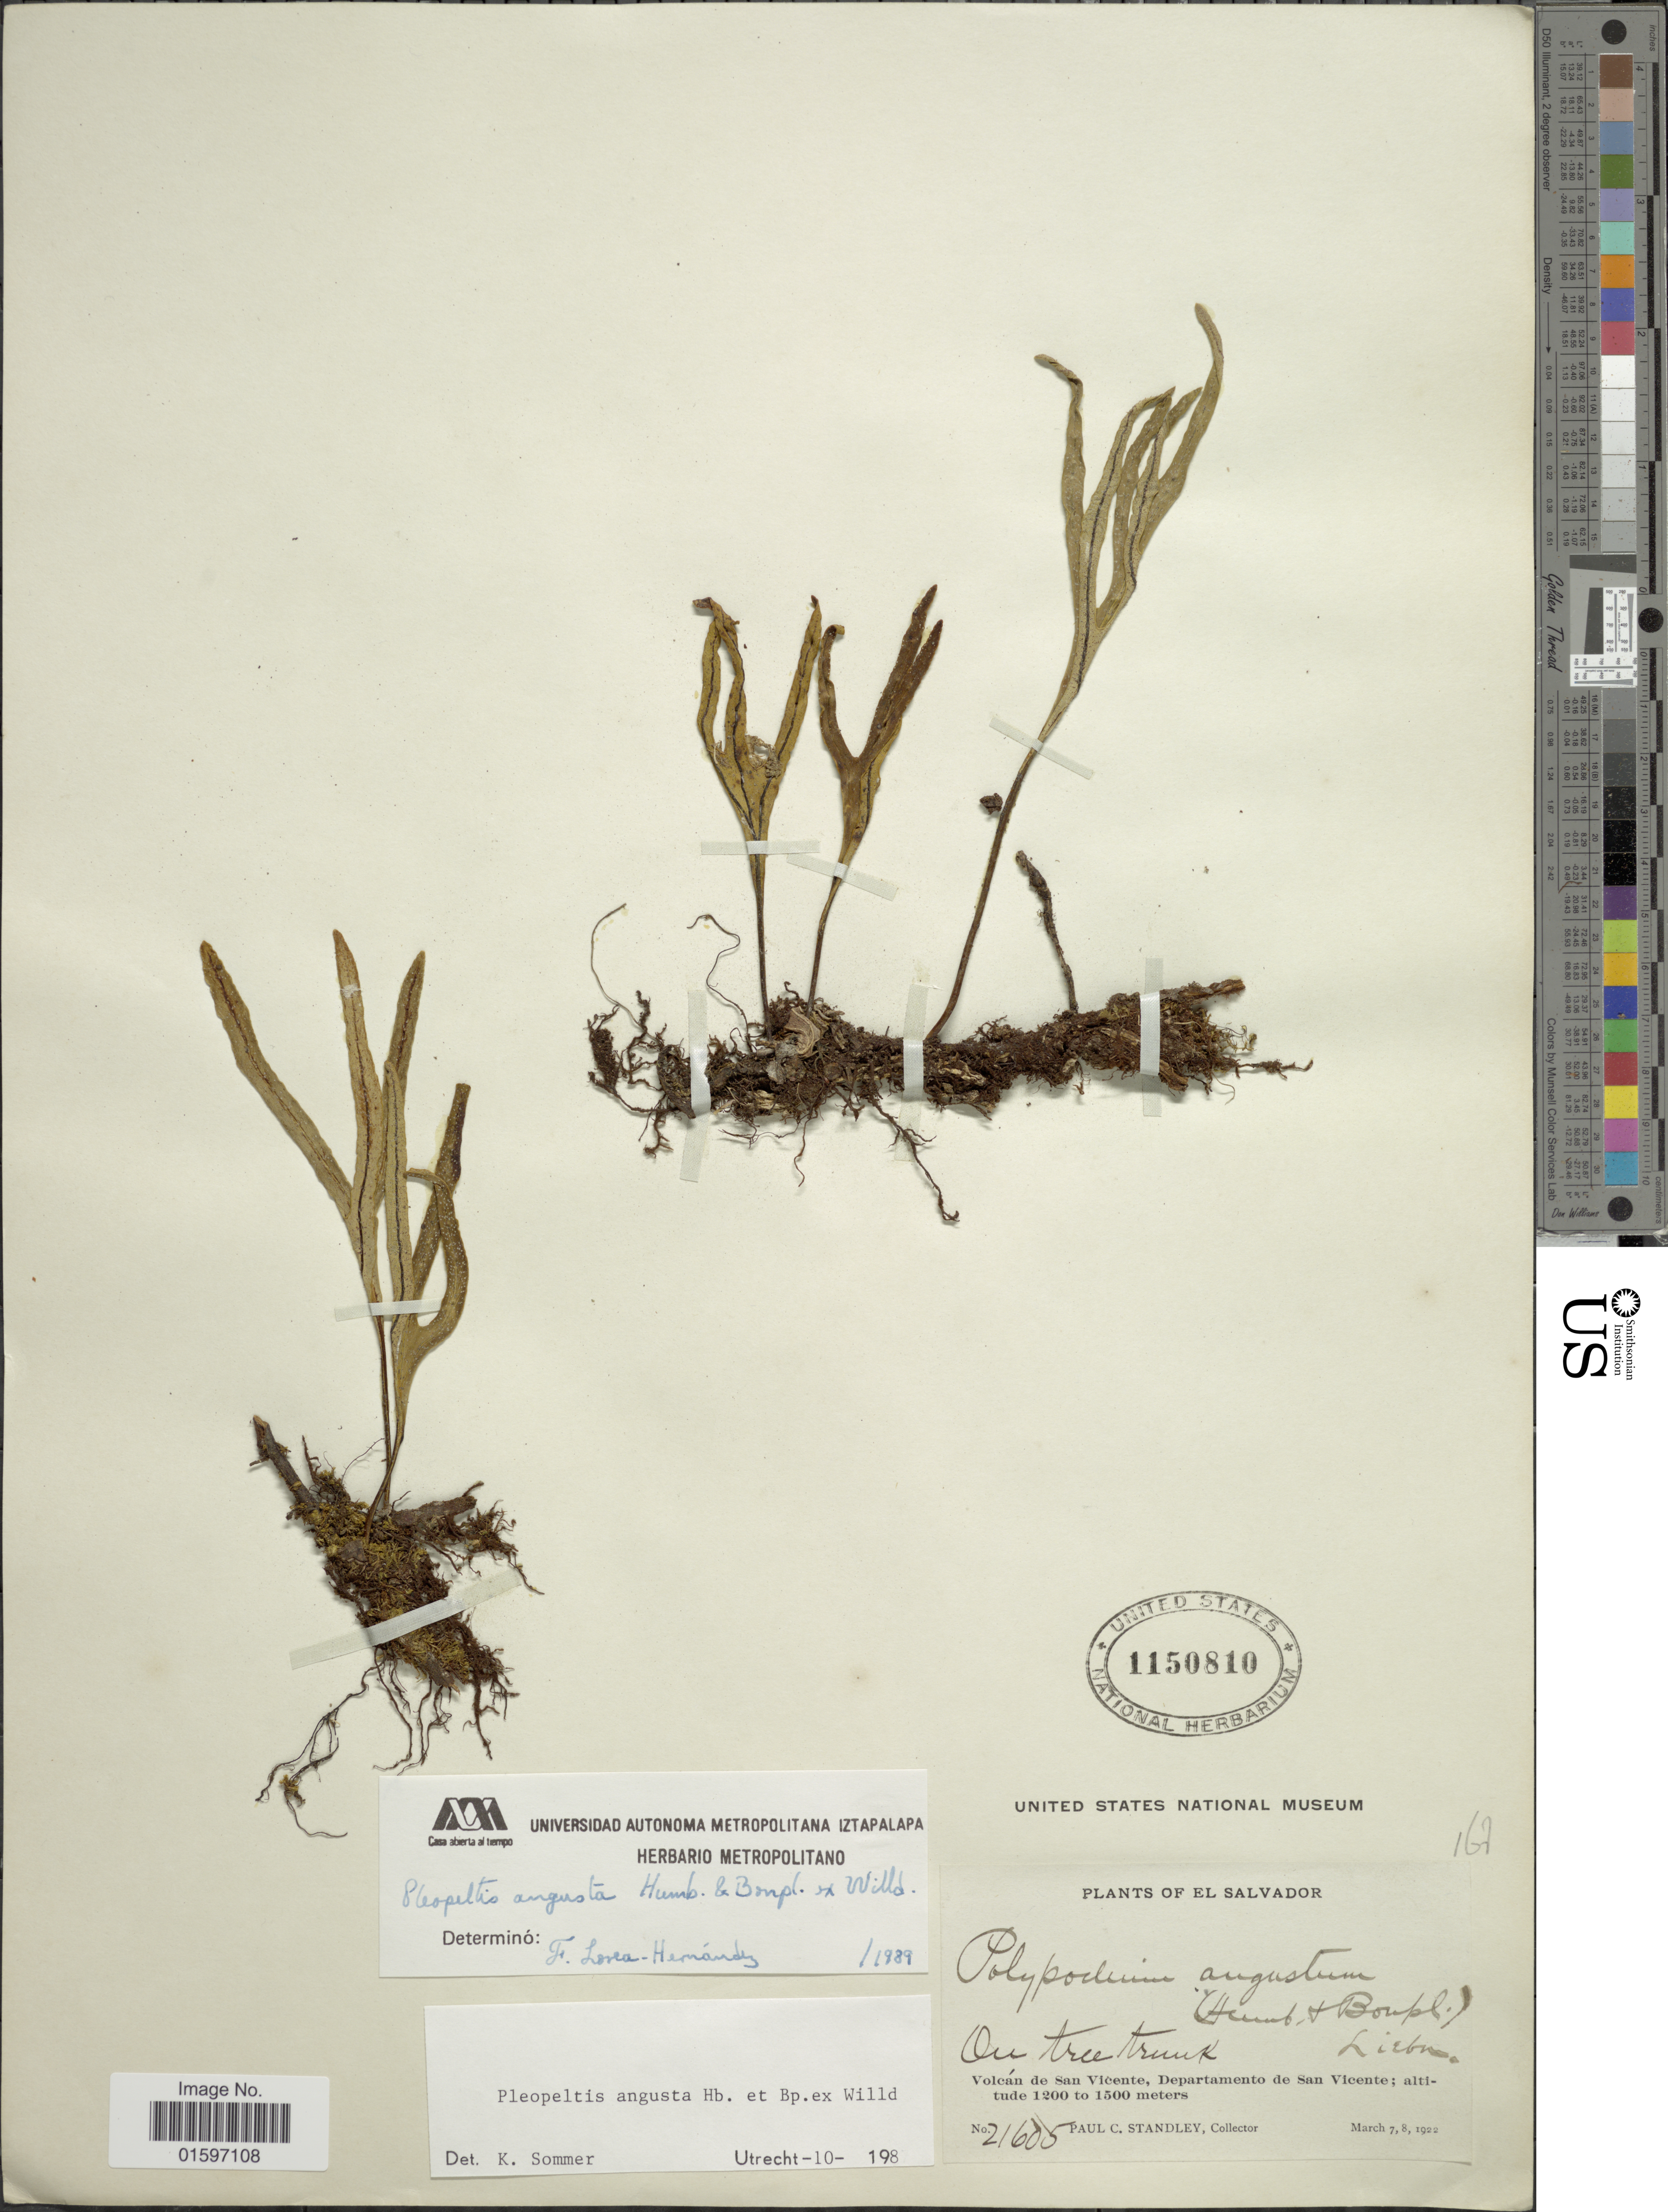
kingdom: Plantae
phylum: Tracheophyta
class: Polypodiopsida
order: Polypodiales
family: Polypodiaceae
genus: Pleopeltis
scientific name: Pleopeltis angusta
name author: Humb. & Bonap. ex Willd.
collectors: P. C. Standley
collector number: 21605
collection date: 1922-03-07/1922-03-08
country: El Salvador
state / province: San Vincente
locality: On tree trunk, Volcán de San Vicente, Departamente de San Vicente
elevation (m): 1200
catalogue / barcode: US 1150810